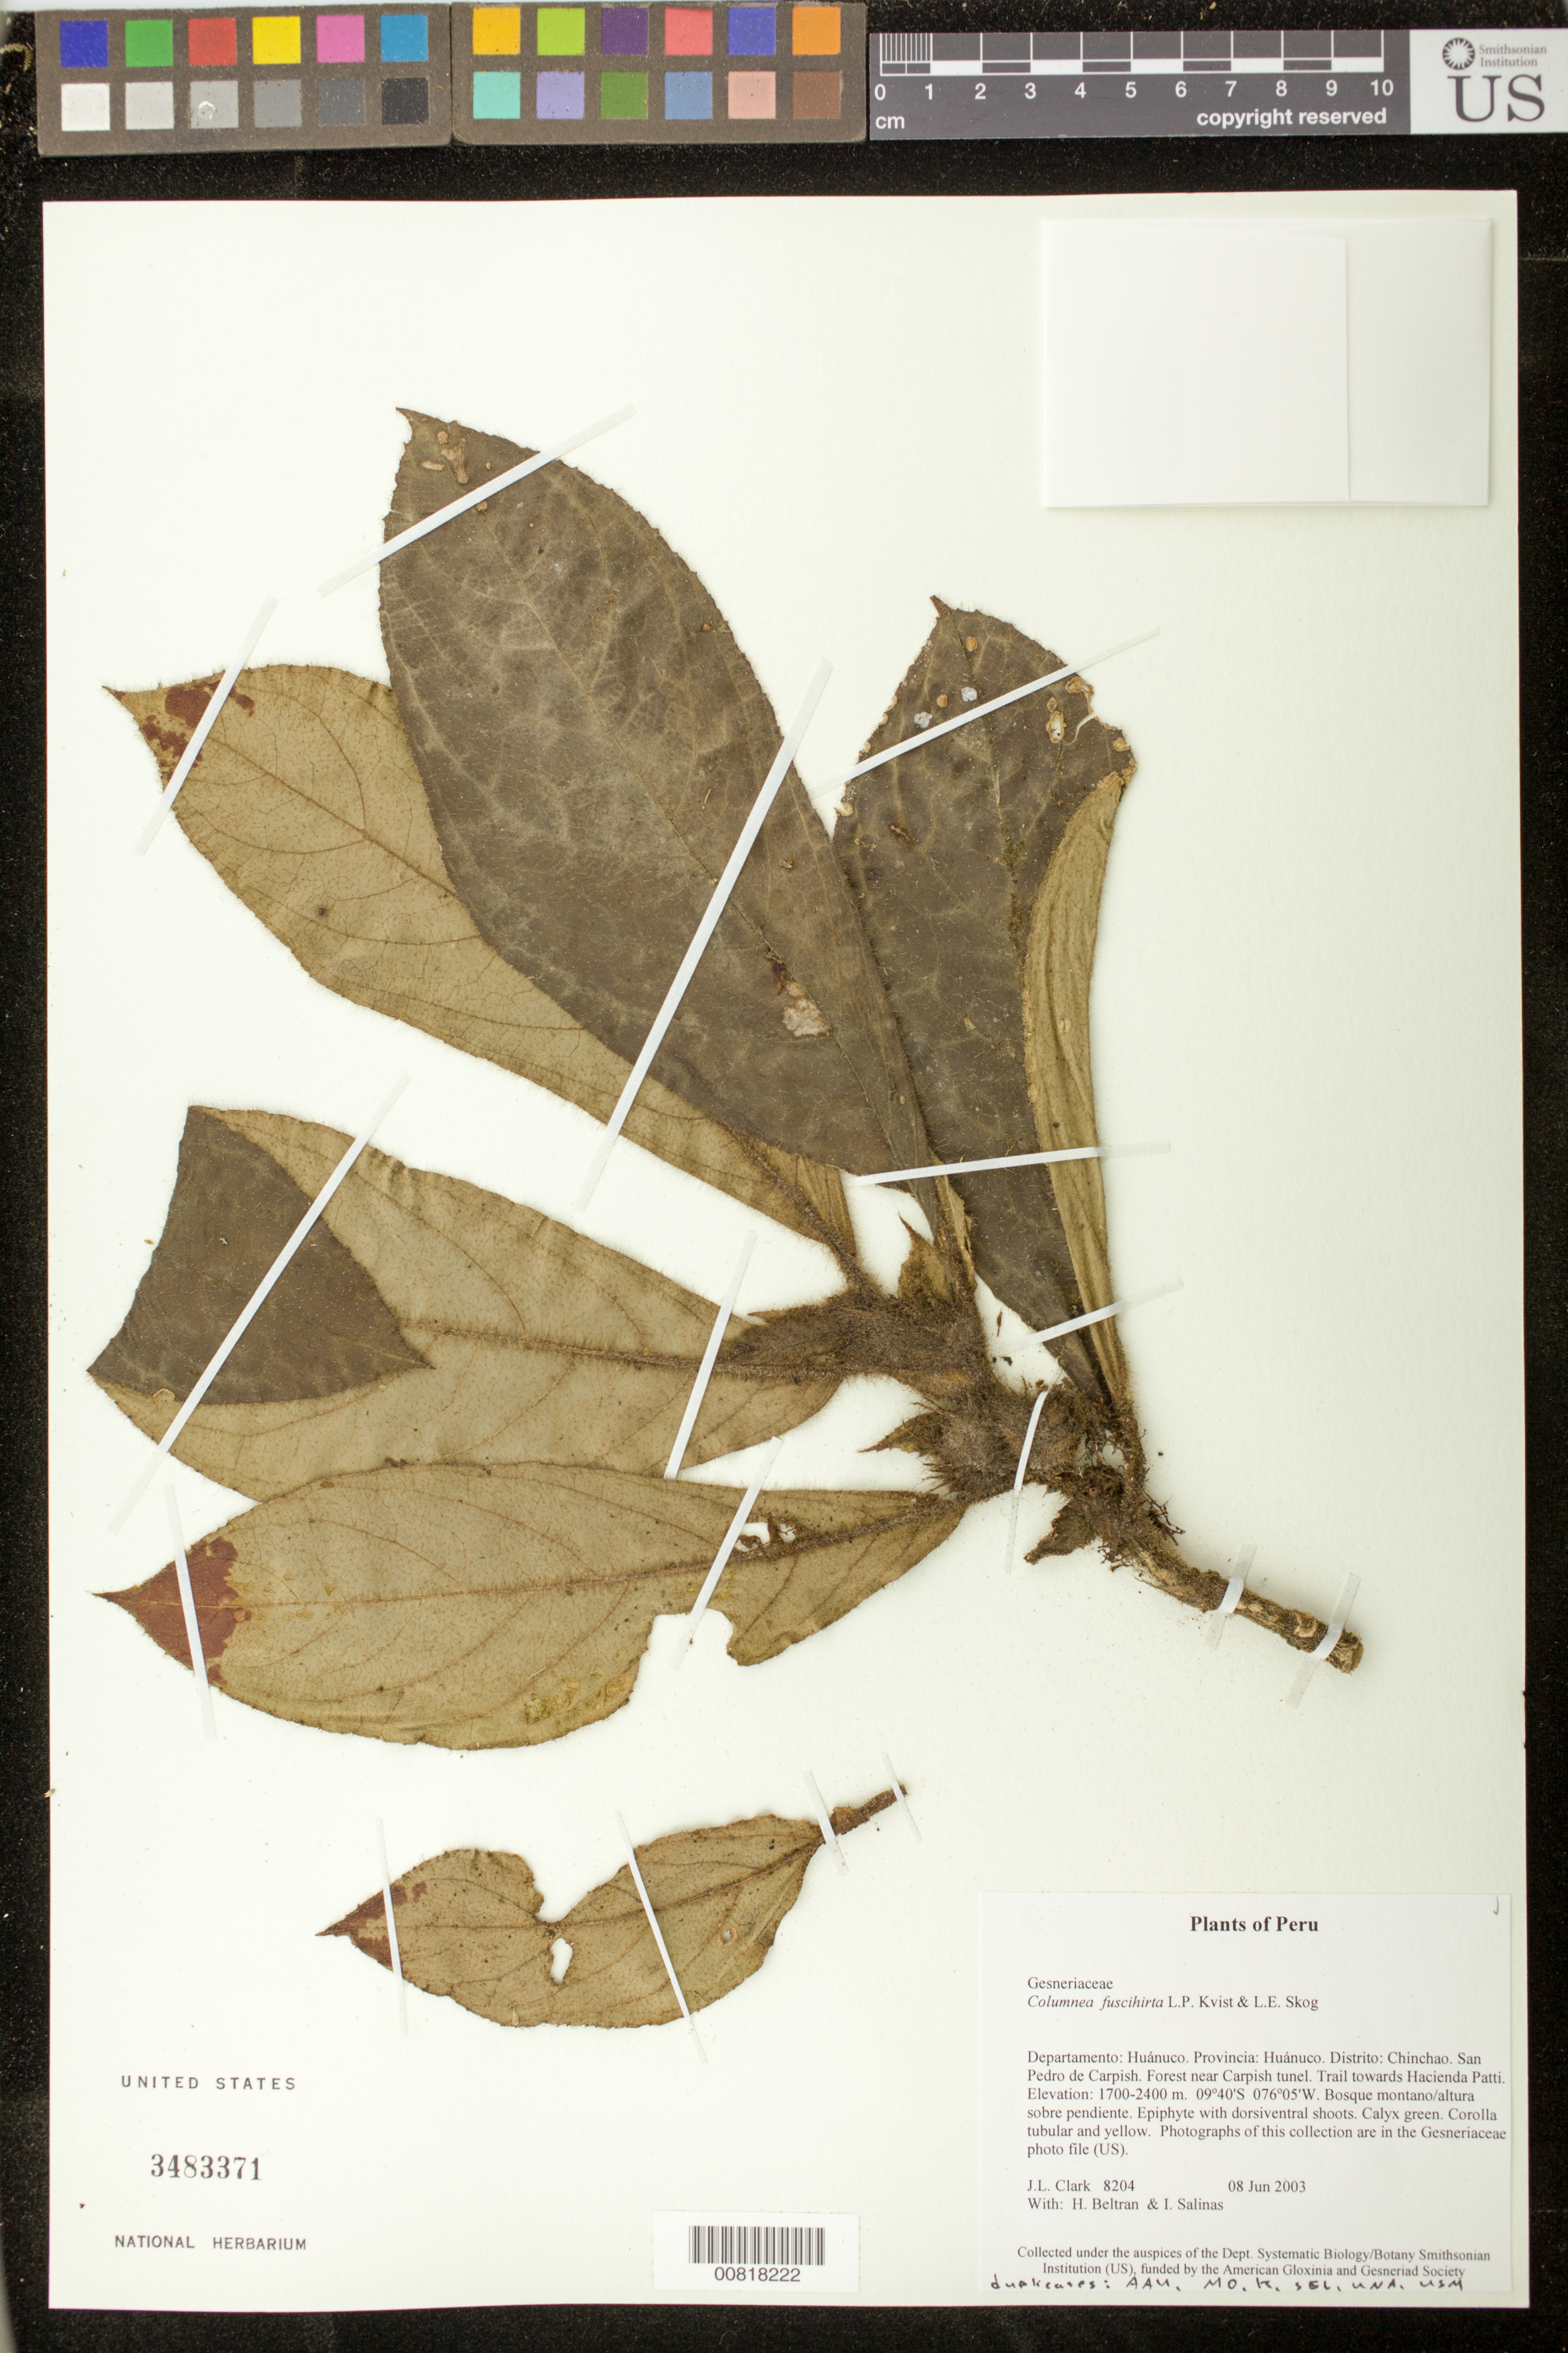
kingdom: Plantae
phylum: Tracheophyta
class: Magnoliopsida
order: Lamiales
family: Gesneriaceae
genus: Columnea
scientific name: Columnea fuscihirta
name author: L.P. Kvist & L.E. Skog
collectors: J. L. Clark, H. Beltran & I. Salinas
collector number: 8204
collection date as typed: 08 Jun 2003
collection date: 2003-06-08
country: Peru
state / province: Huánuco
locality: Huánuco. Distrito: Chinchao. San Pedro de Carpish. Forest near Carpish tunel. Trail towards Hacienda Patti.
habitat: Bosque montano/altura sobre pendiente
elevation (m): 1700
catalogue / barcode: US 3483371